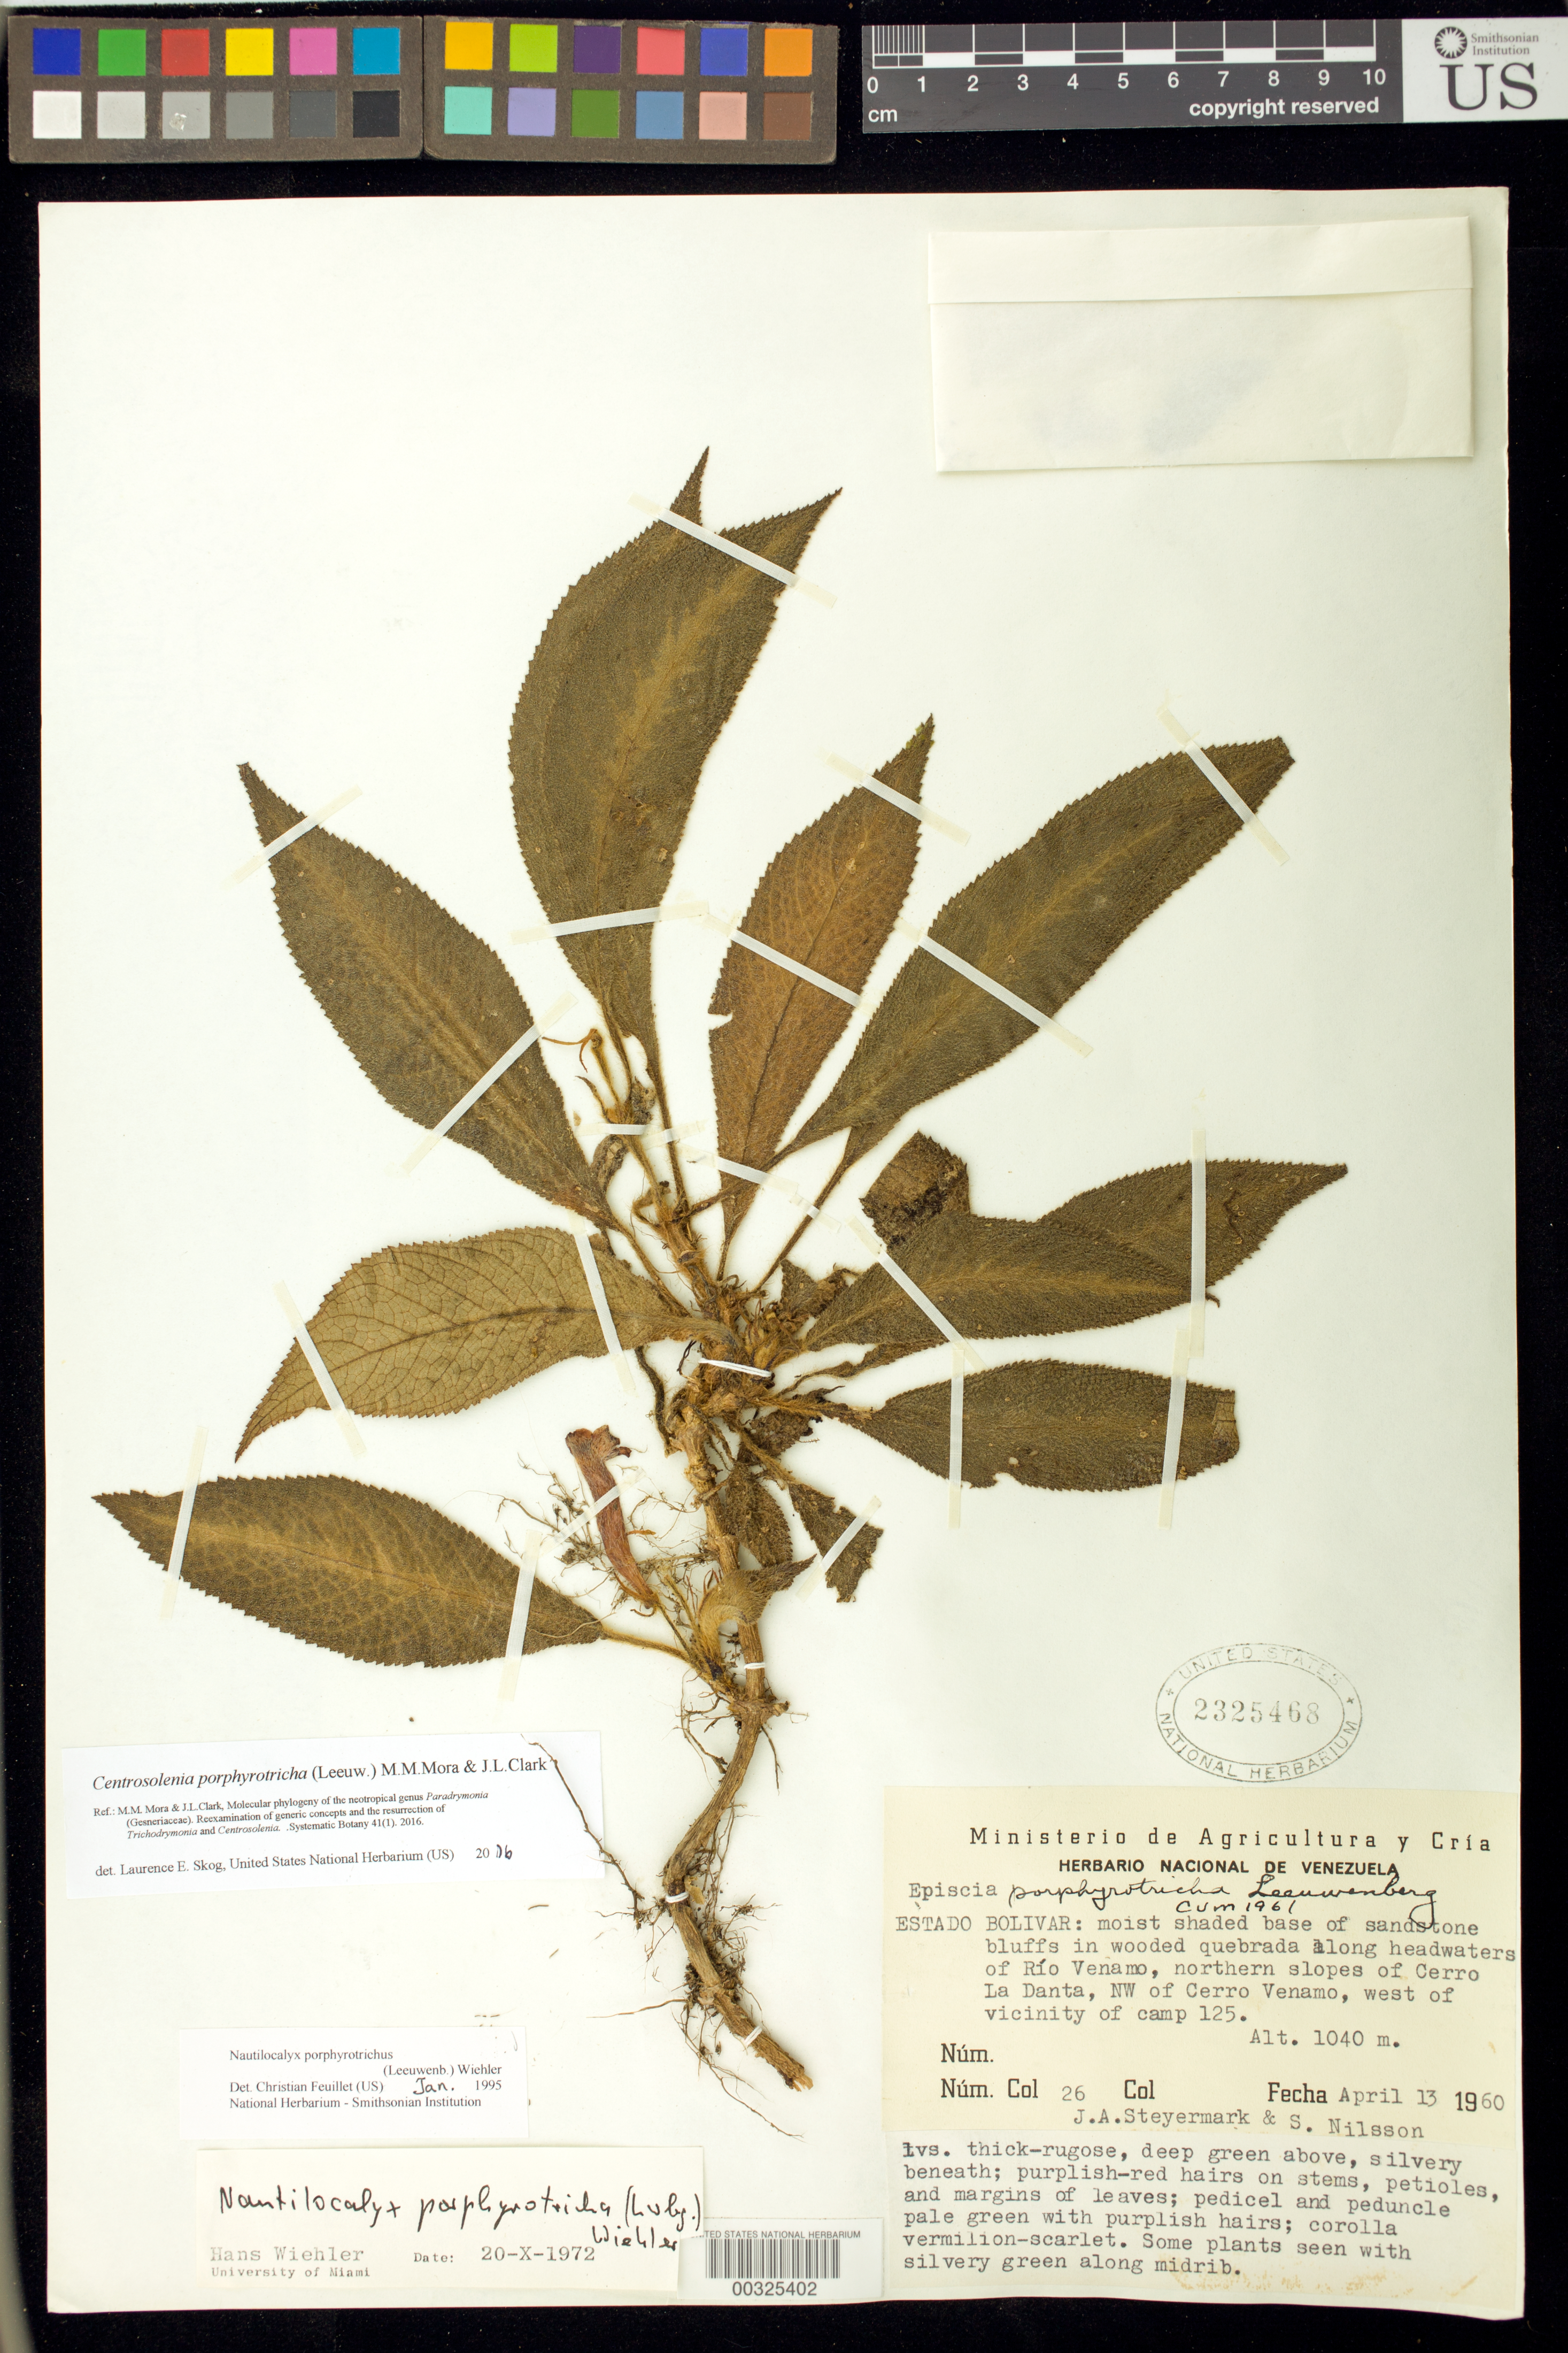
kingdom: Plantae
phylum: Tracheophyta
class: Magnoliopsida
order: Lamiales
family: Gesneriaceae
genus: Centrosolenia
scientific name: Centrosolenia porphyrotricha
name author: (Leeuw.) M.M. Mora & J.L. Clark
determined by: Skog, Laurence E.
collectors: J. Steyermark & S. Nilsson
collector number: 26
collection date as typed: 13 Apr 1960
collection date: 1960-04-13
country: Venezuela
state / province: Bolívar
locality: Along headwaters of Rio Venamo, northern slopes of Cerro La Danta, NW of Cerro Venamo, west of vicinity of camp 125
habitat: In wooded quebrada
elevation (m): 1040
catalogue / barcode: US 2325468